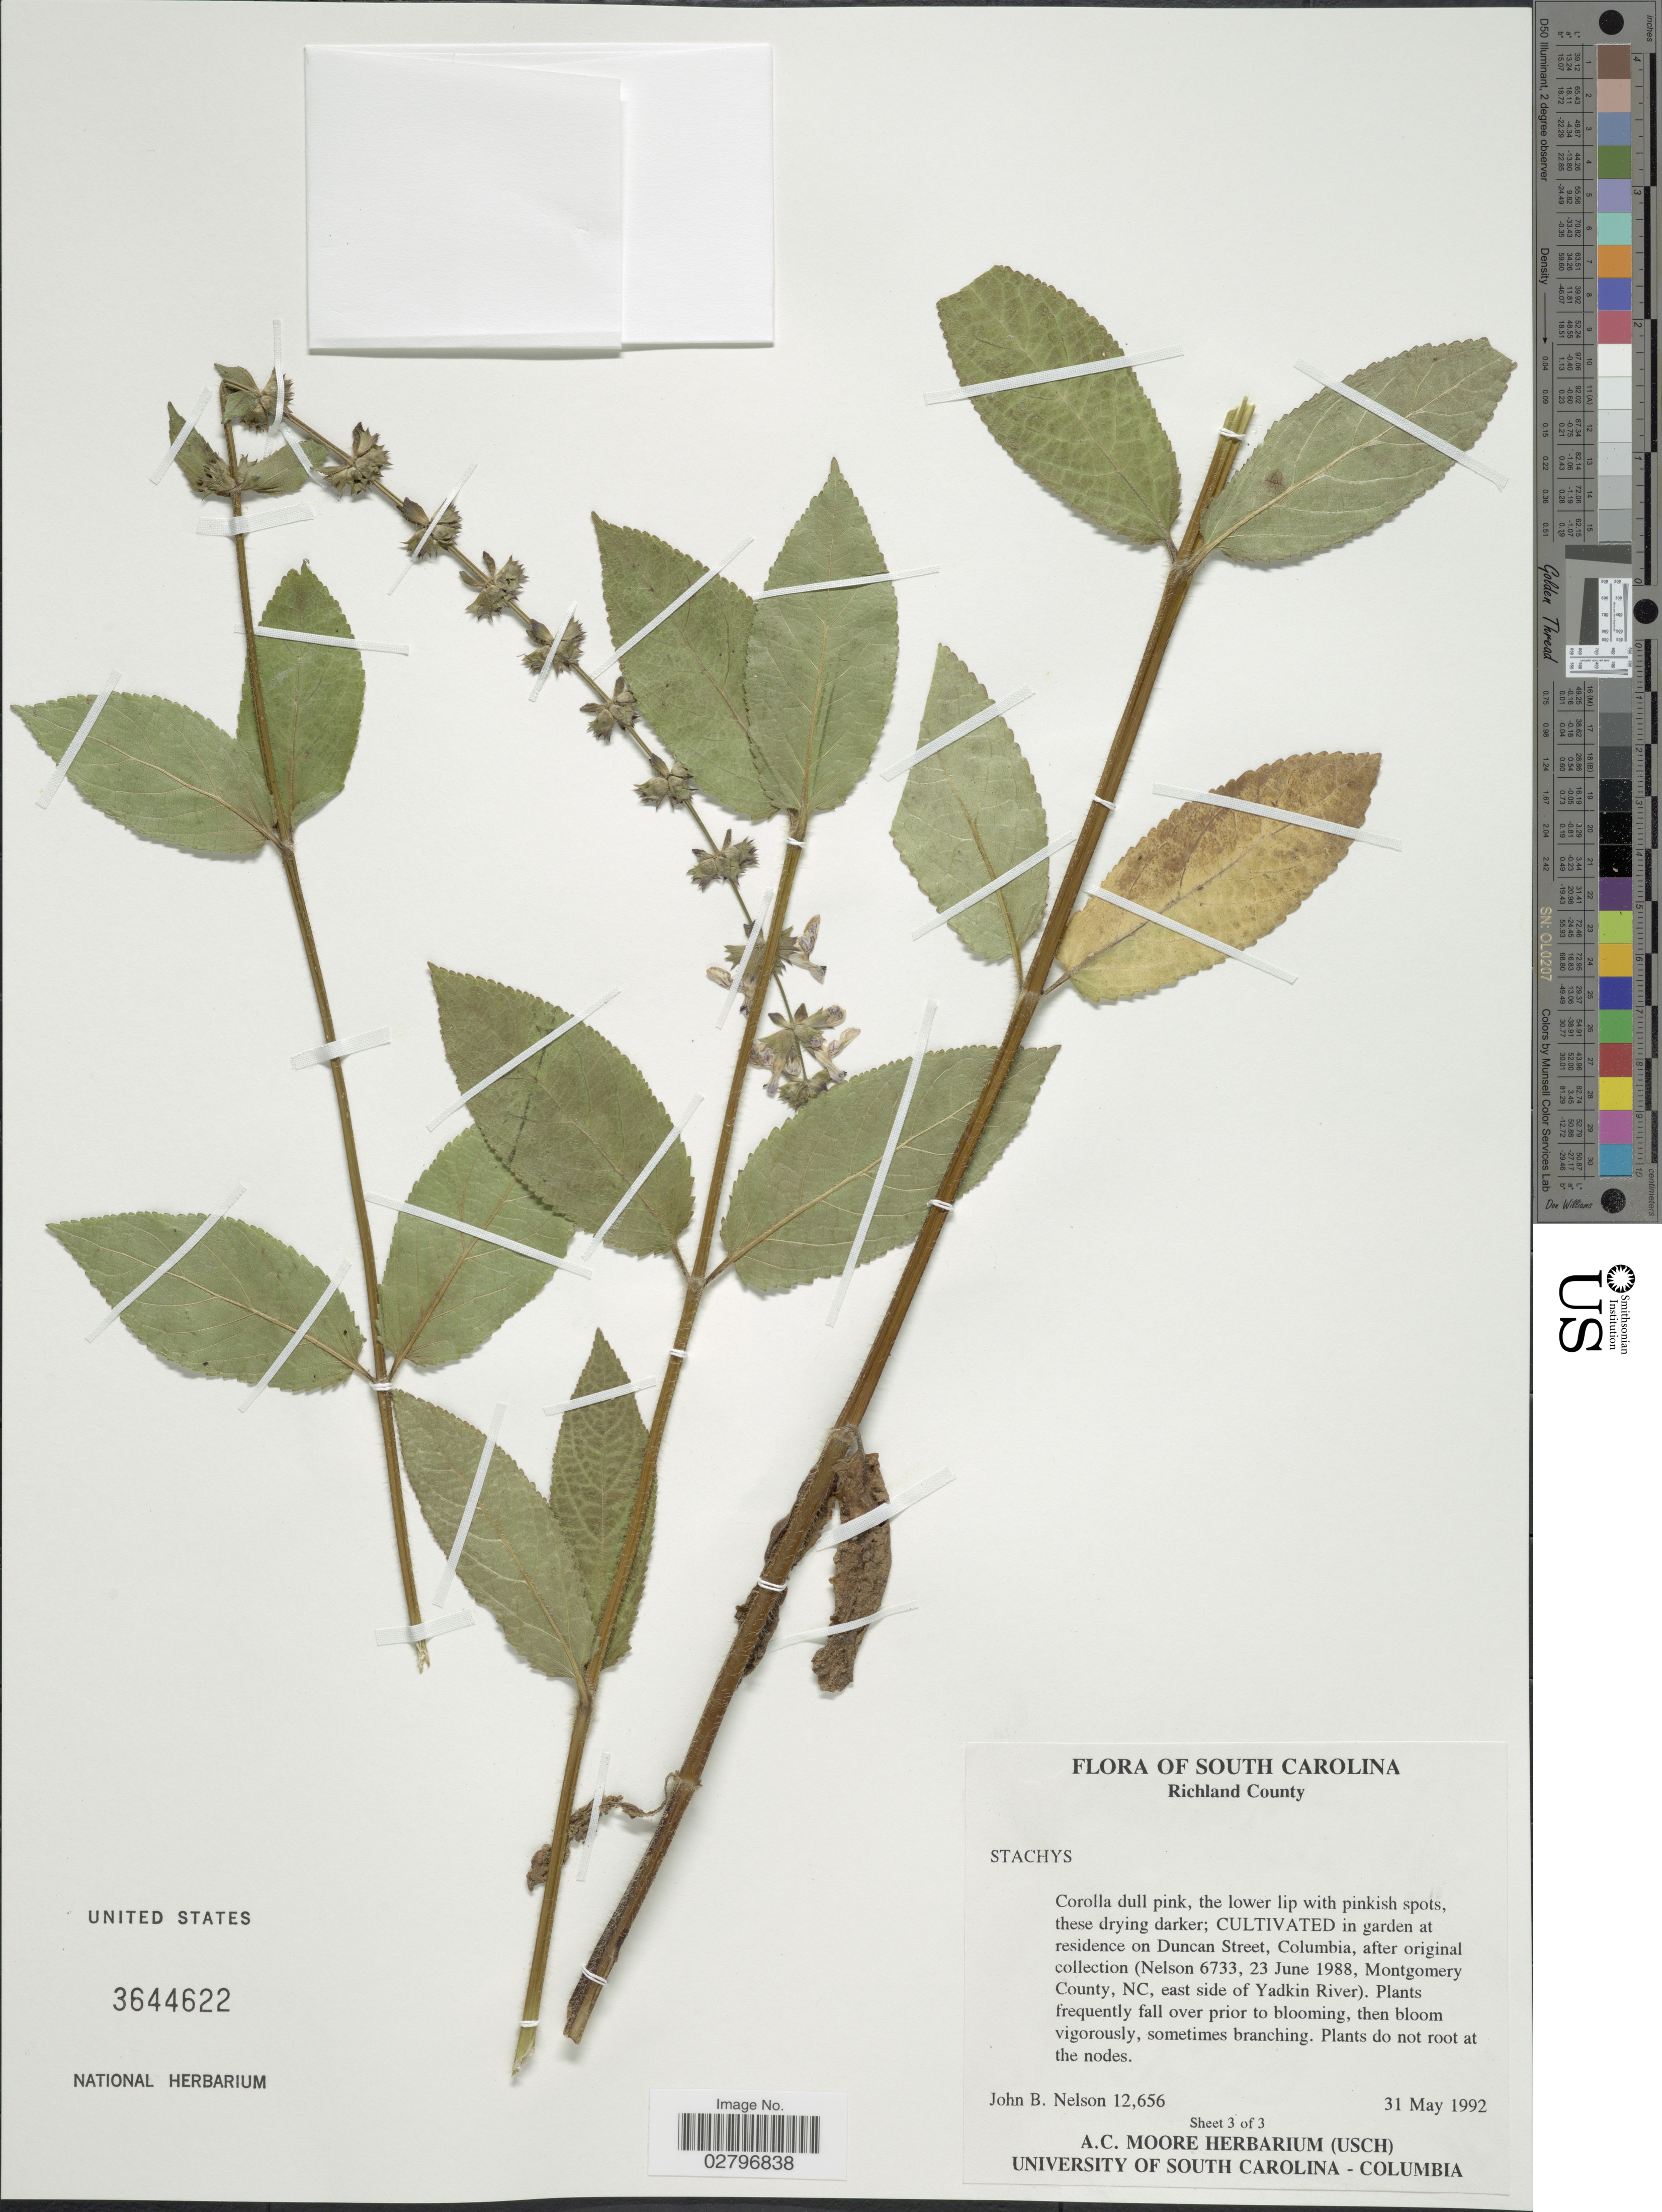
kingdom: Plantae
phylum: Tracheophyta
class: Magnoliopsida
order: Lamiales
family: Lamiaceae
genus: Stachys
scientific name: Stachys sp.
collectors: J. B. Nelson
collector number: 12656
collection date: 1992-05-31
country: United States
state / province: South Carolina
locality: Richland County, Cultivated in garden at residence on Duncan Street, Columbia.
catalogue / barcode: US 3644622